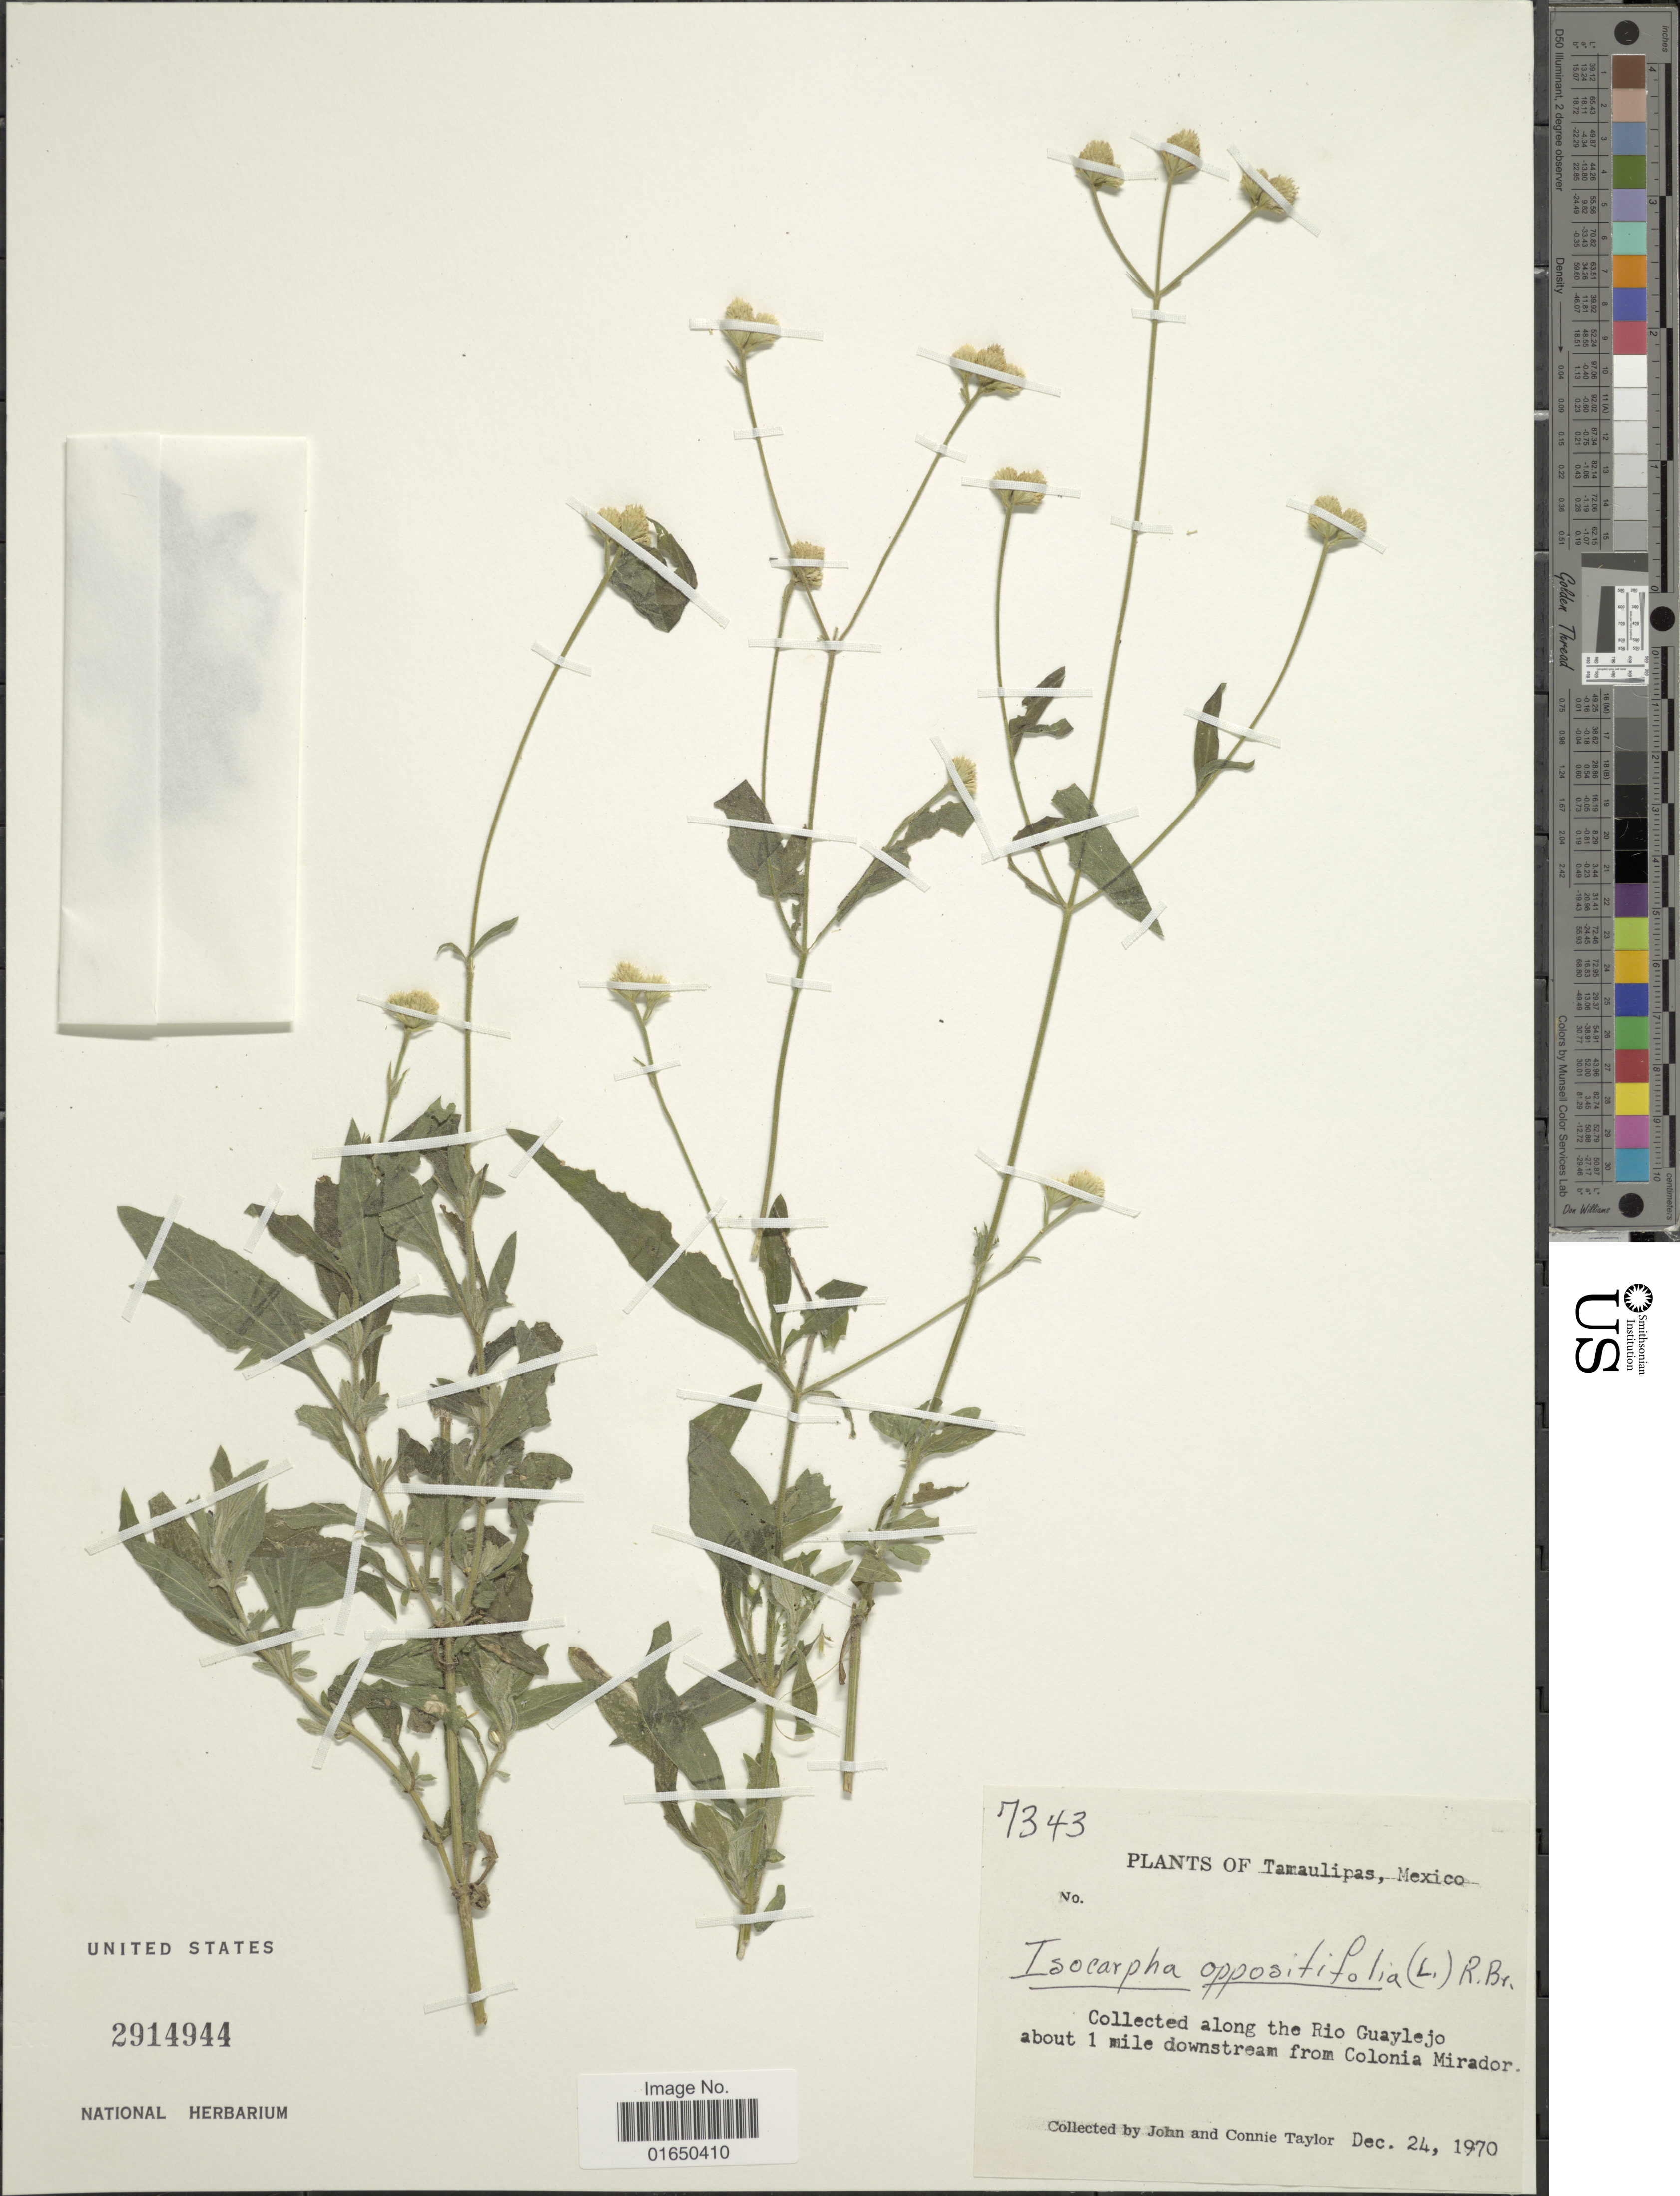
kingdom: Plantae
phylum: Tracheophyta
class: Magnoliopsida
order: Asterales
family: Asteraceae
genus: Isocarpha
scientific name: Isocarpha oppositifolia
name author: (L.) Cass.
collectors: J. Taylor & C. Taylor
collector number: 7343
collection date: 1970-12-24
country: Mexico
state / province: Tamaulipas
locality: Along the Rio Guaylejo, about 1 mile downstream from Colonia Mirador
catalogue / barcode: US 2914944